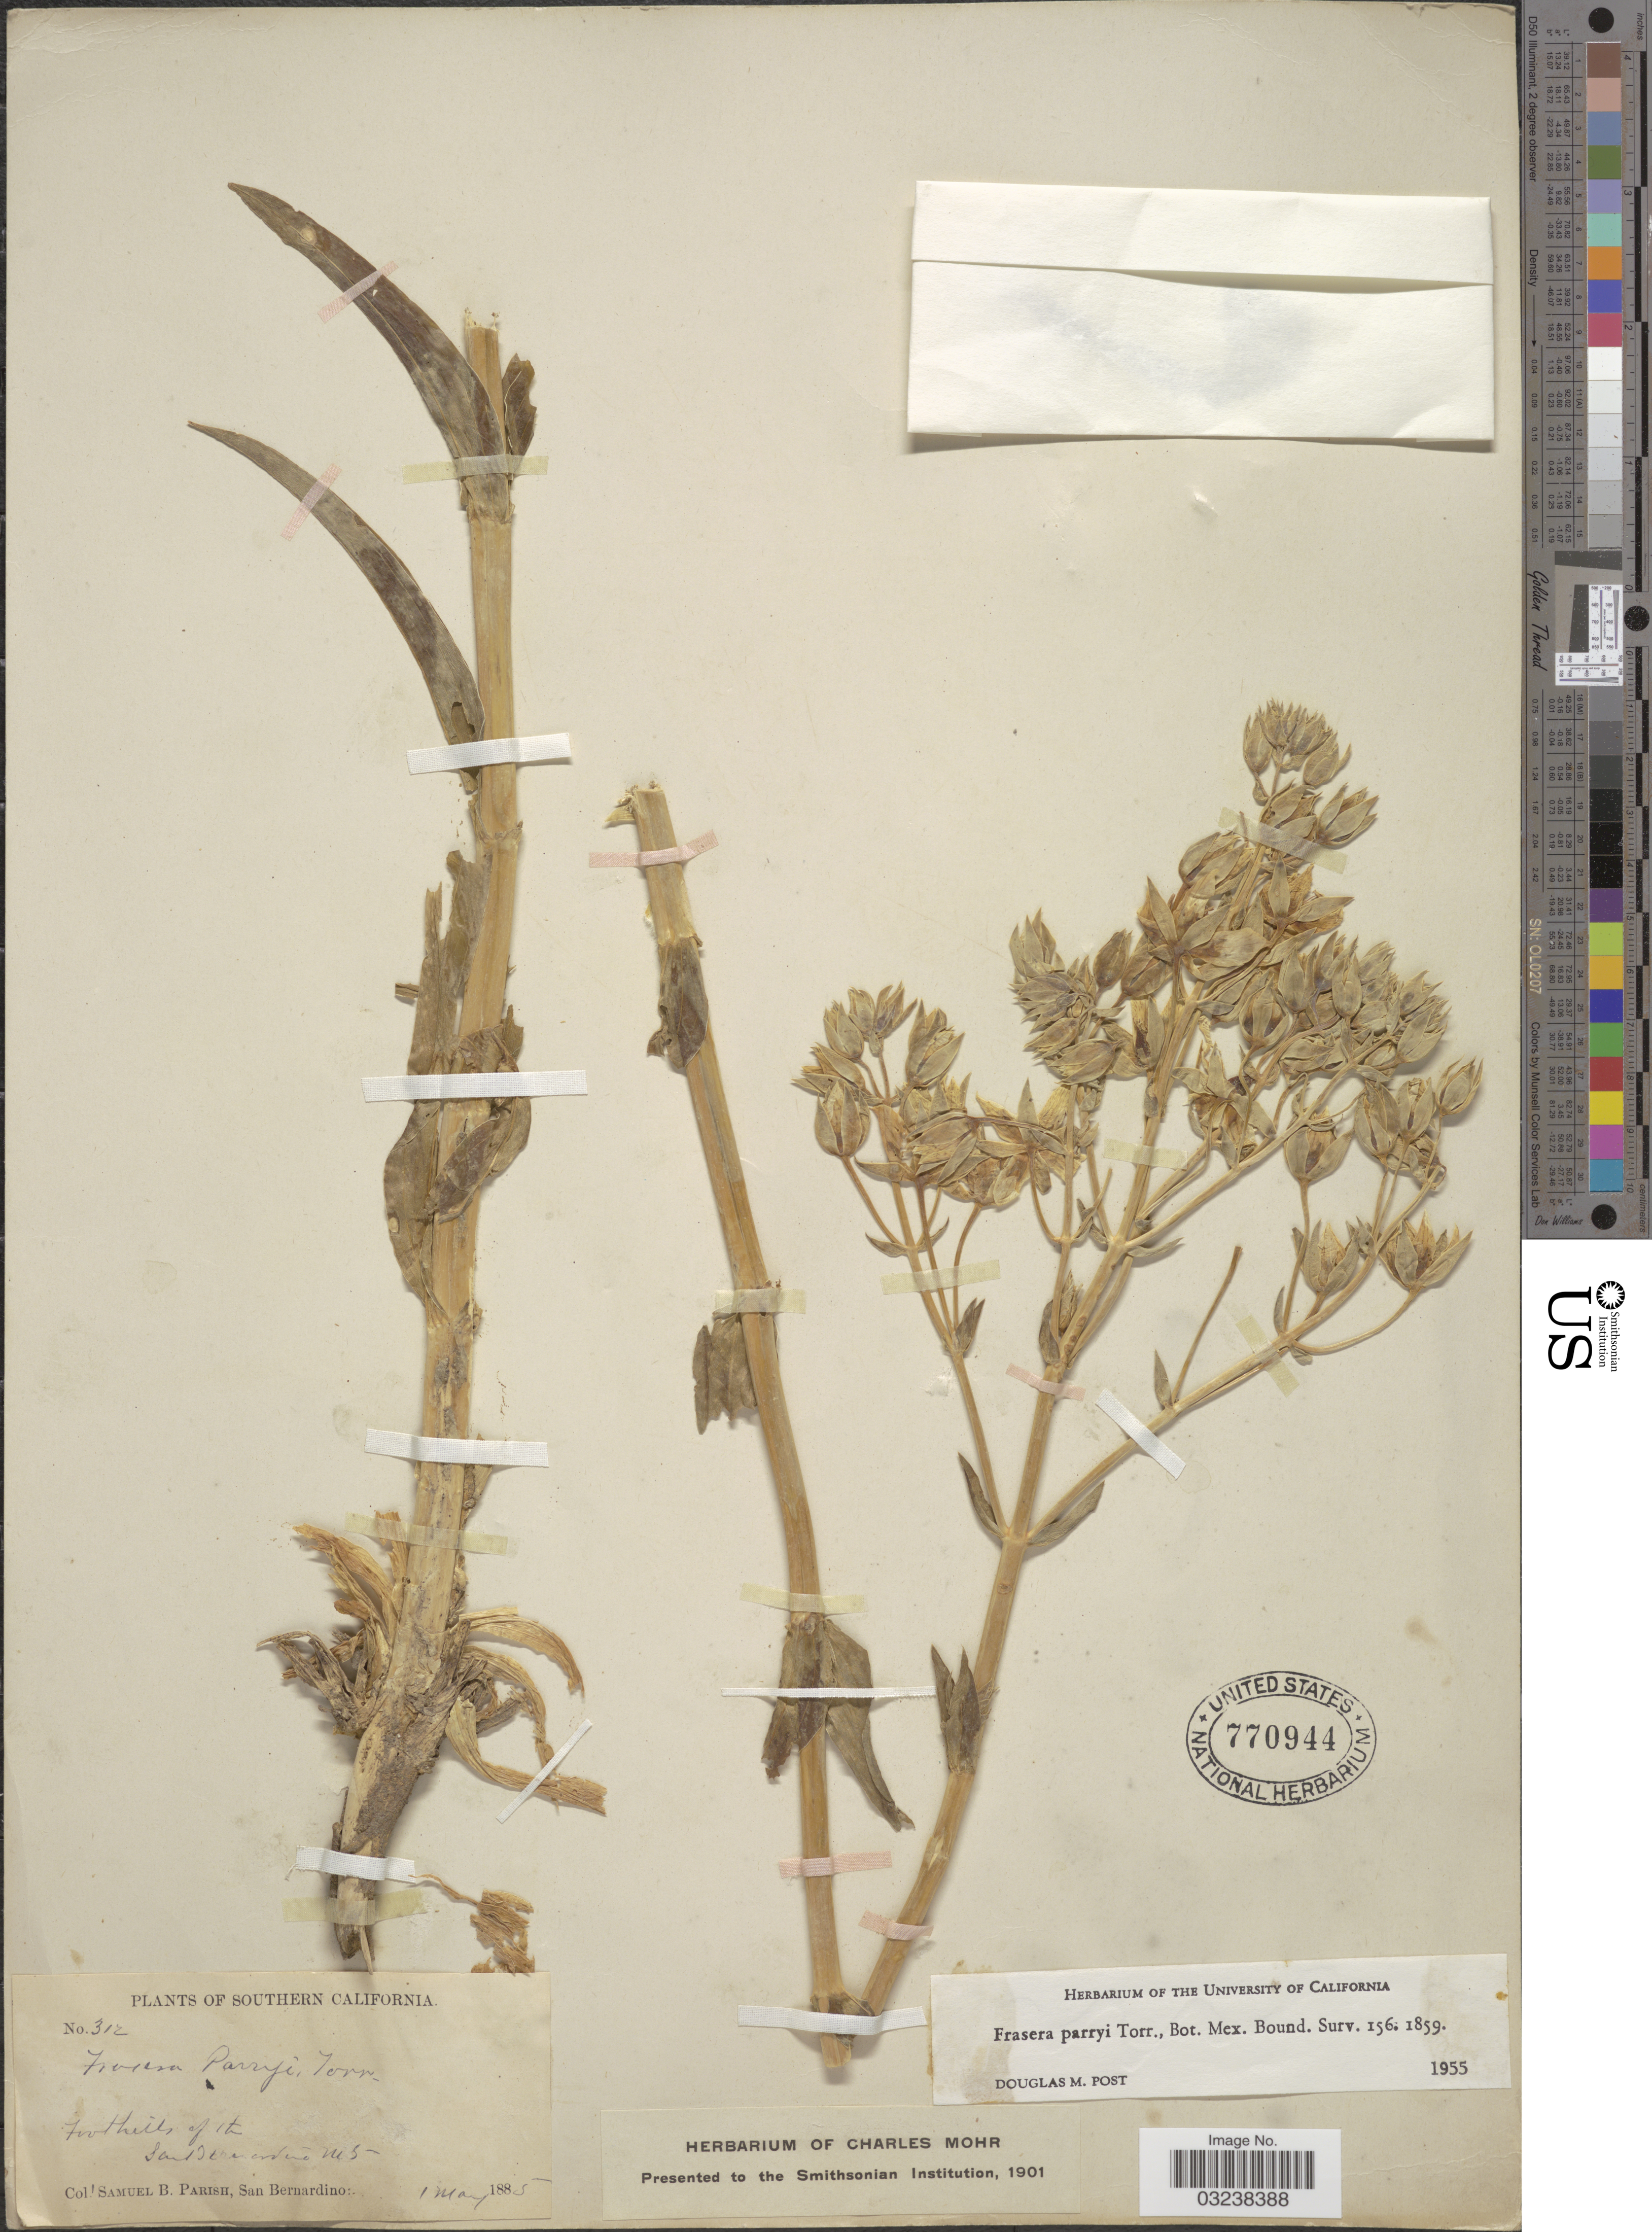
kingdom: Plantae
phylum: Tracheophyta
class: Magnoliopsida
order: Gentianales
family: Gentianaceae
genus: Swertia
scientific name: Swertia parryi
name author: (Torr.) Kuntze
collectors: S. B. Parish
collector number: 312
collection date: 1885-05-01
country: United States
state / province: California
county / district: San Bernardino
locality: Southern California. Foothills of the San Bernardino Mts.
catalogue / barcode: US 770944